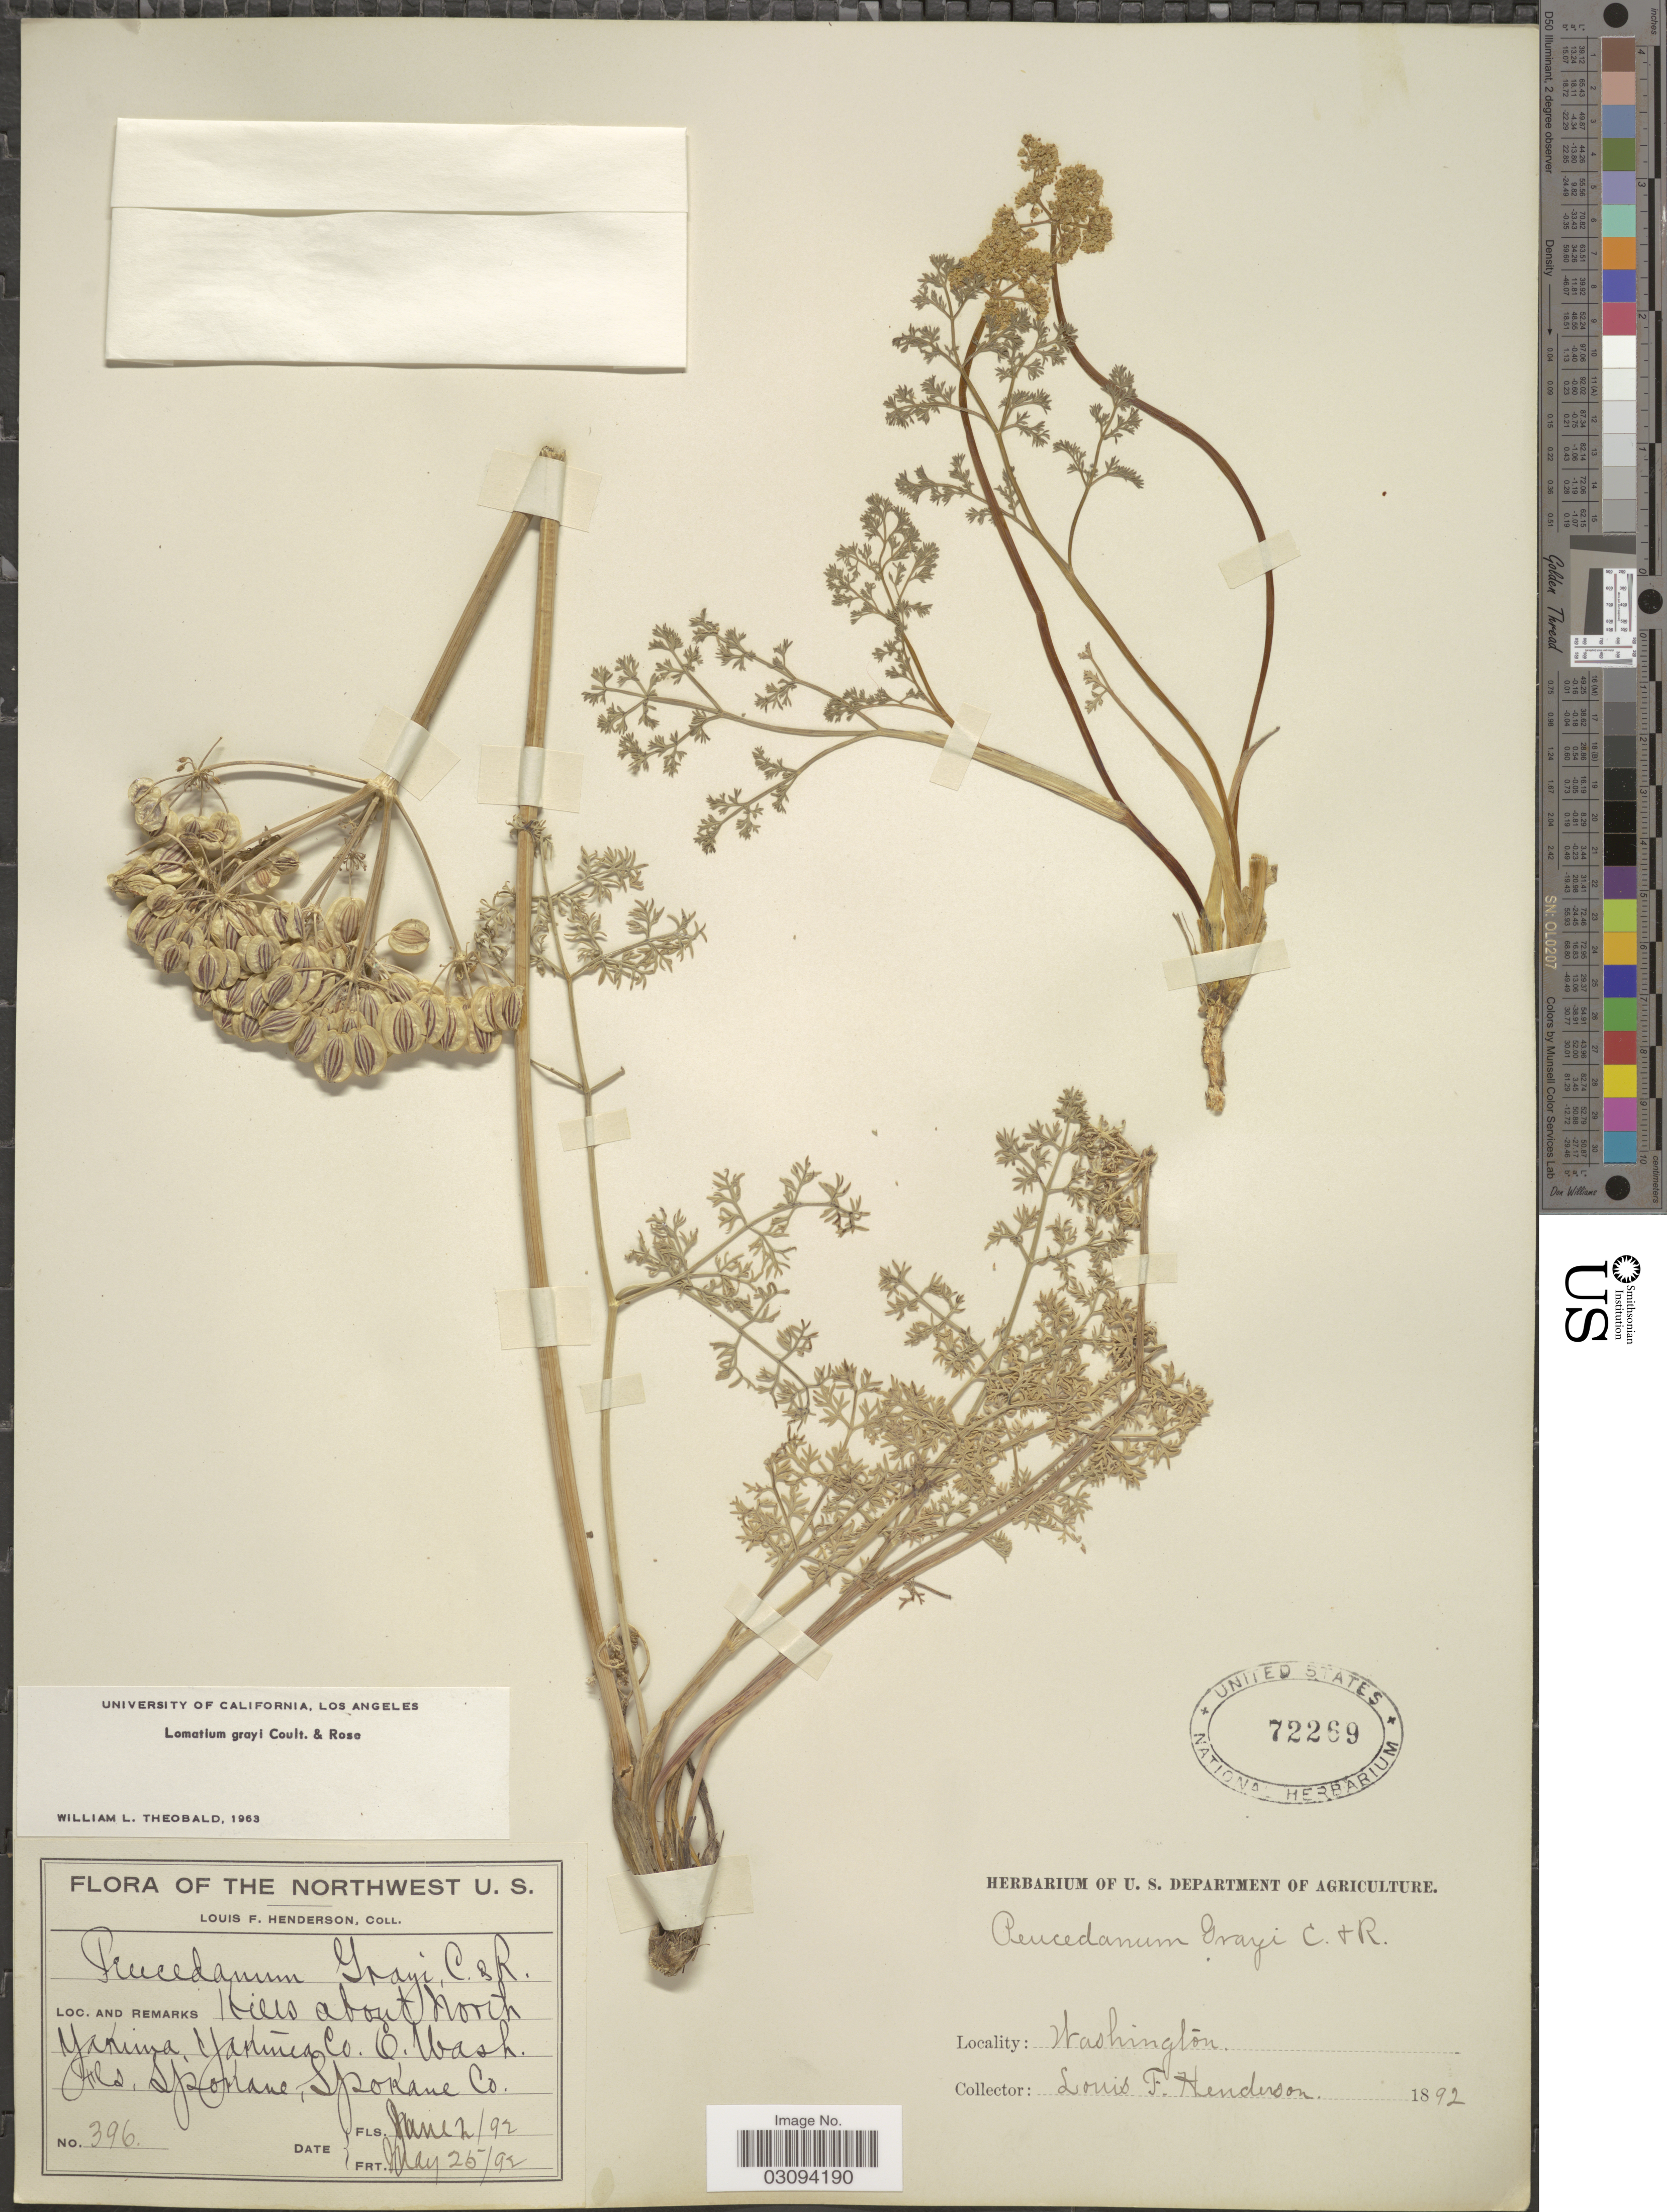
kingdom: Plantae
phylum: Tracheophyta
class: Magnoliopsida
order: Apiales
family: Apiaceae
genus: Lomatium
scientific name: Lomatium grayi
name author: (J.M. Coult. & Rose) J.M. Coult. & Rose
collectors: L. Henderson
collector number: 396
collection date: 1892-05-25/1892-06-02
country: United States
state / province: Washington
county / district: Spokane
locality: The Northwest U.S. Hills about North Yakima, Yakima Co. E. Wash. Spokane, Spokane Co.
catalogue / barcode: US 72269